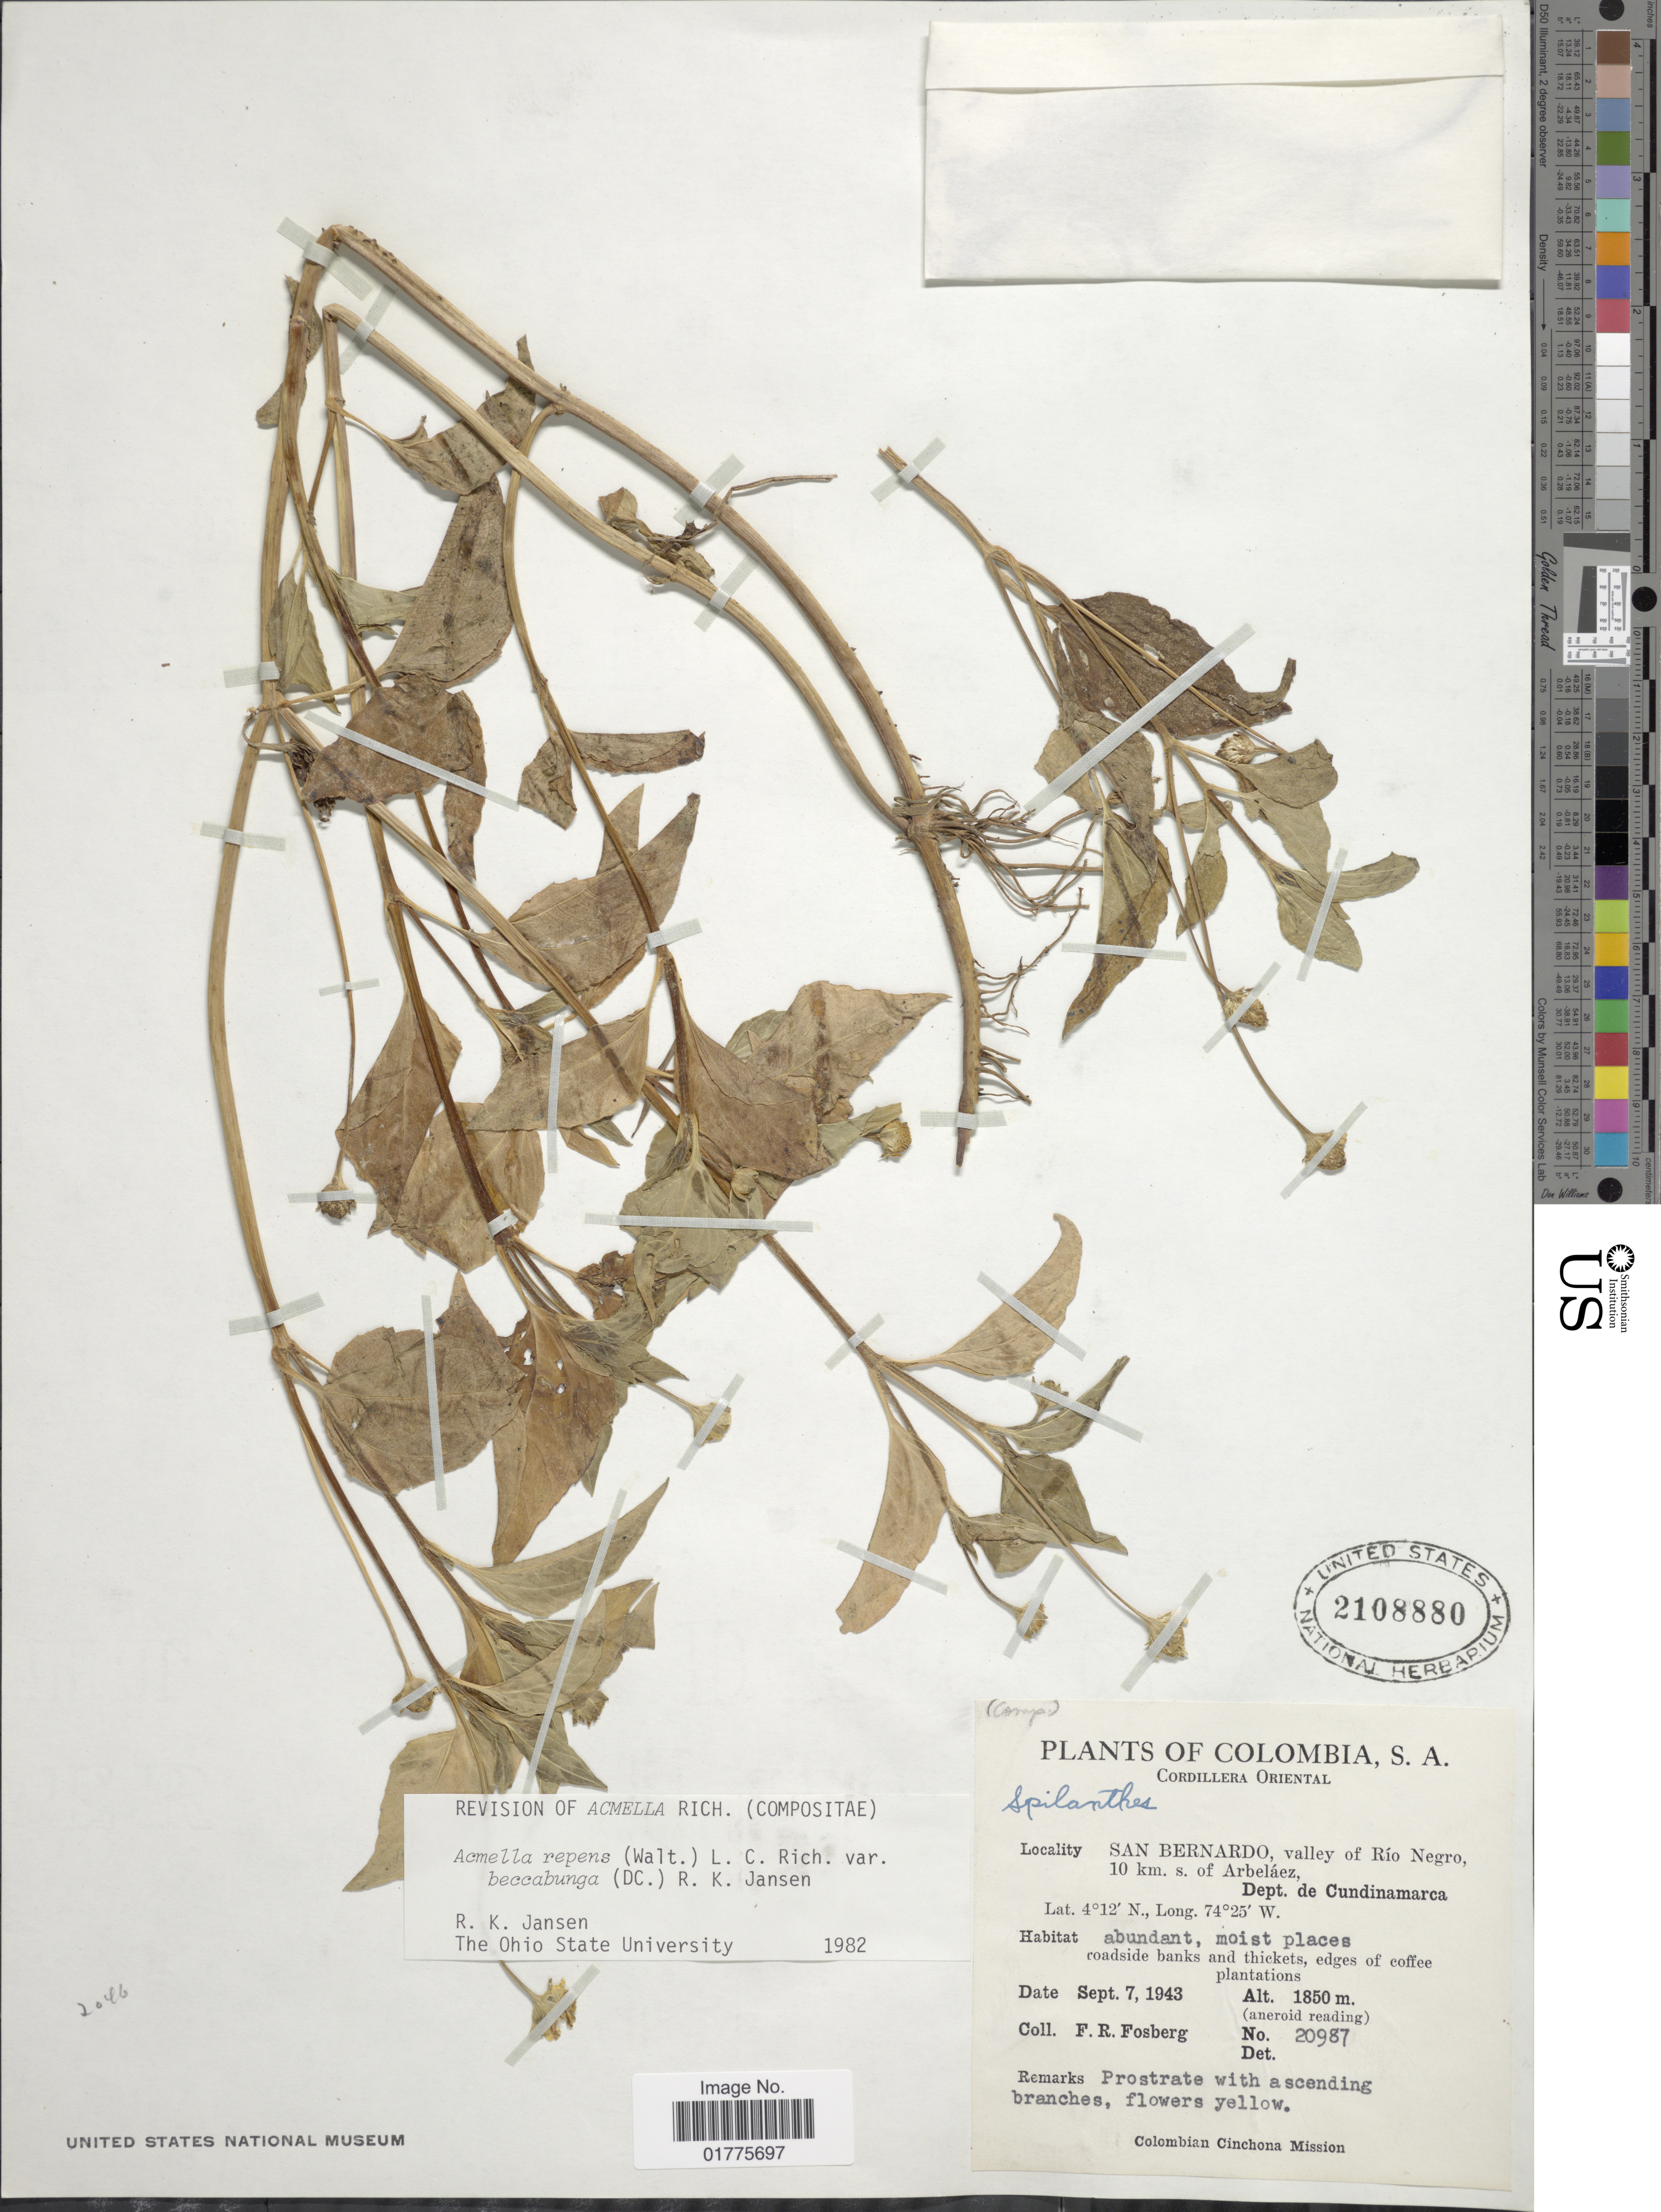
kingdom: Plantae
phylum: Tracheophyta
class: Magnoliopsida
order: Asterales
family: Asteraceae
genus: Acmella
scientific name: Acmella repens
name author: (Walter) Rich.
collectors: F. R. Fosberg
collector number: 20987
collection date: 1943-09-07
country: Colombia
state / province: Cundinamarca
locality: Cordillera Oriental, San Bernardo, valley of Río Negro, 10 km. s. of Arbeláez, roadside banks and thickets, edges of coffee plantations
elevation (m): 1850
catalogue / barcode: US 2108880